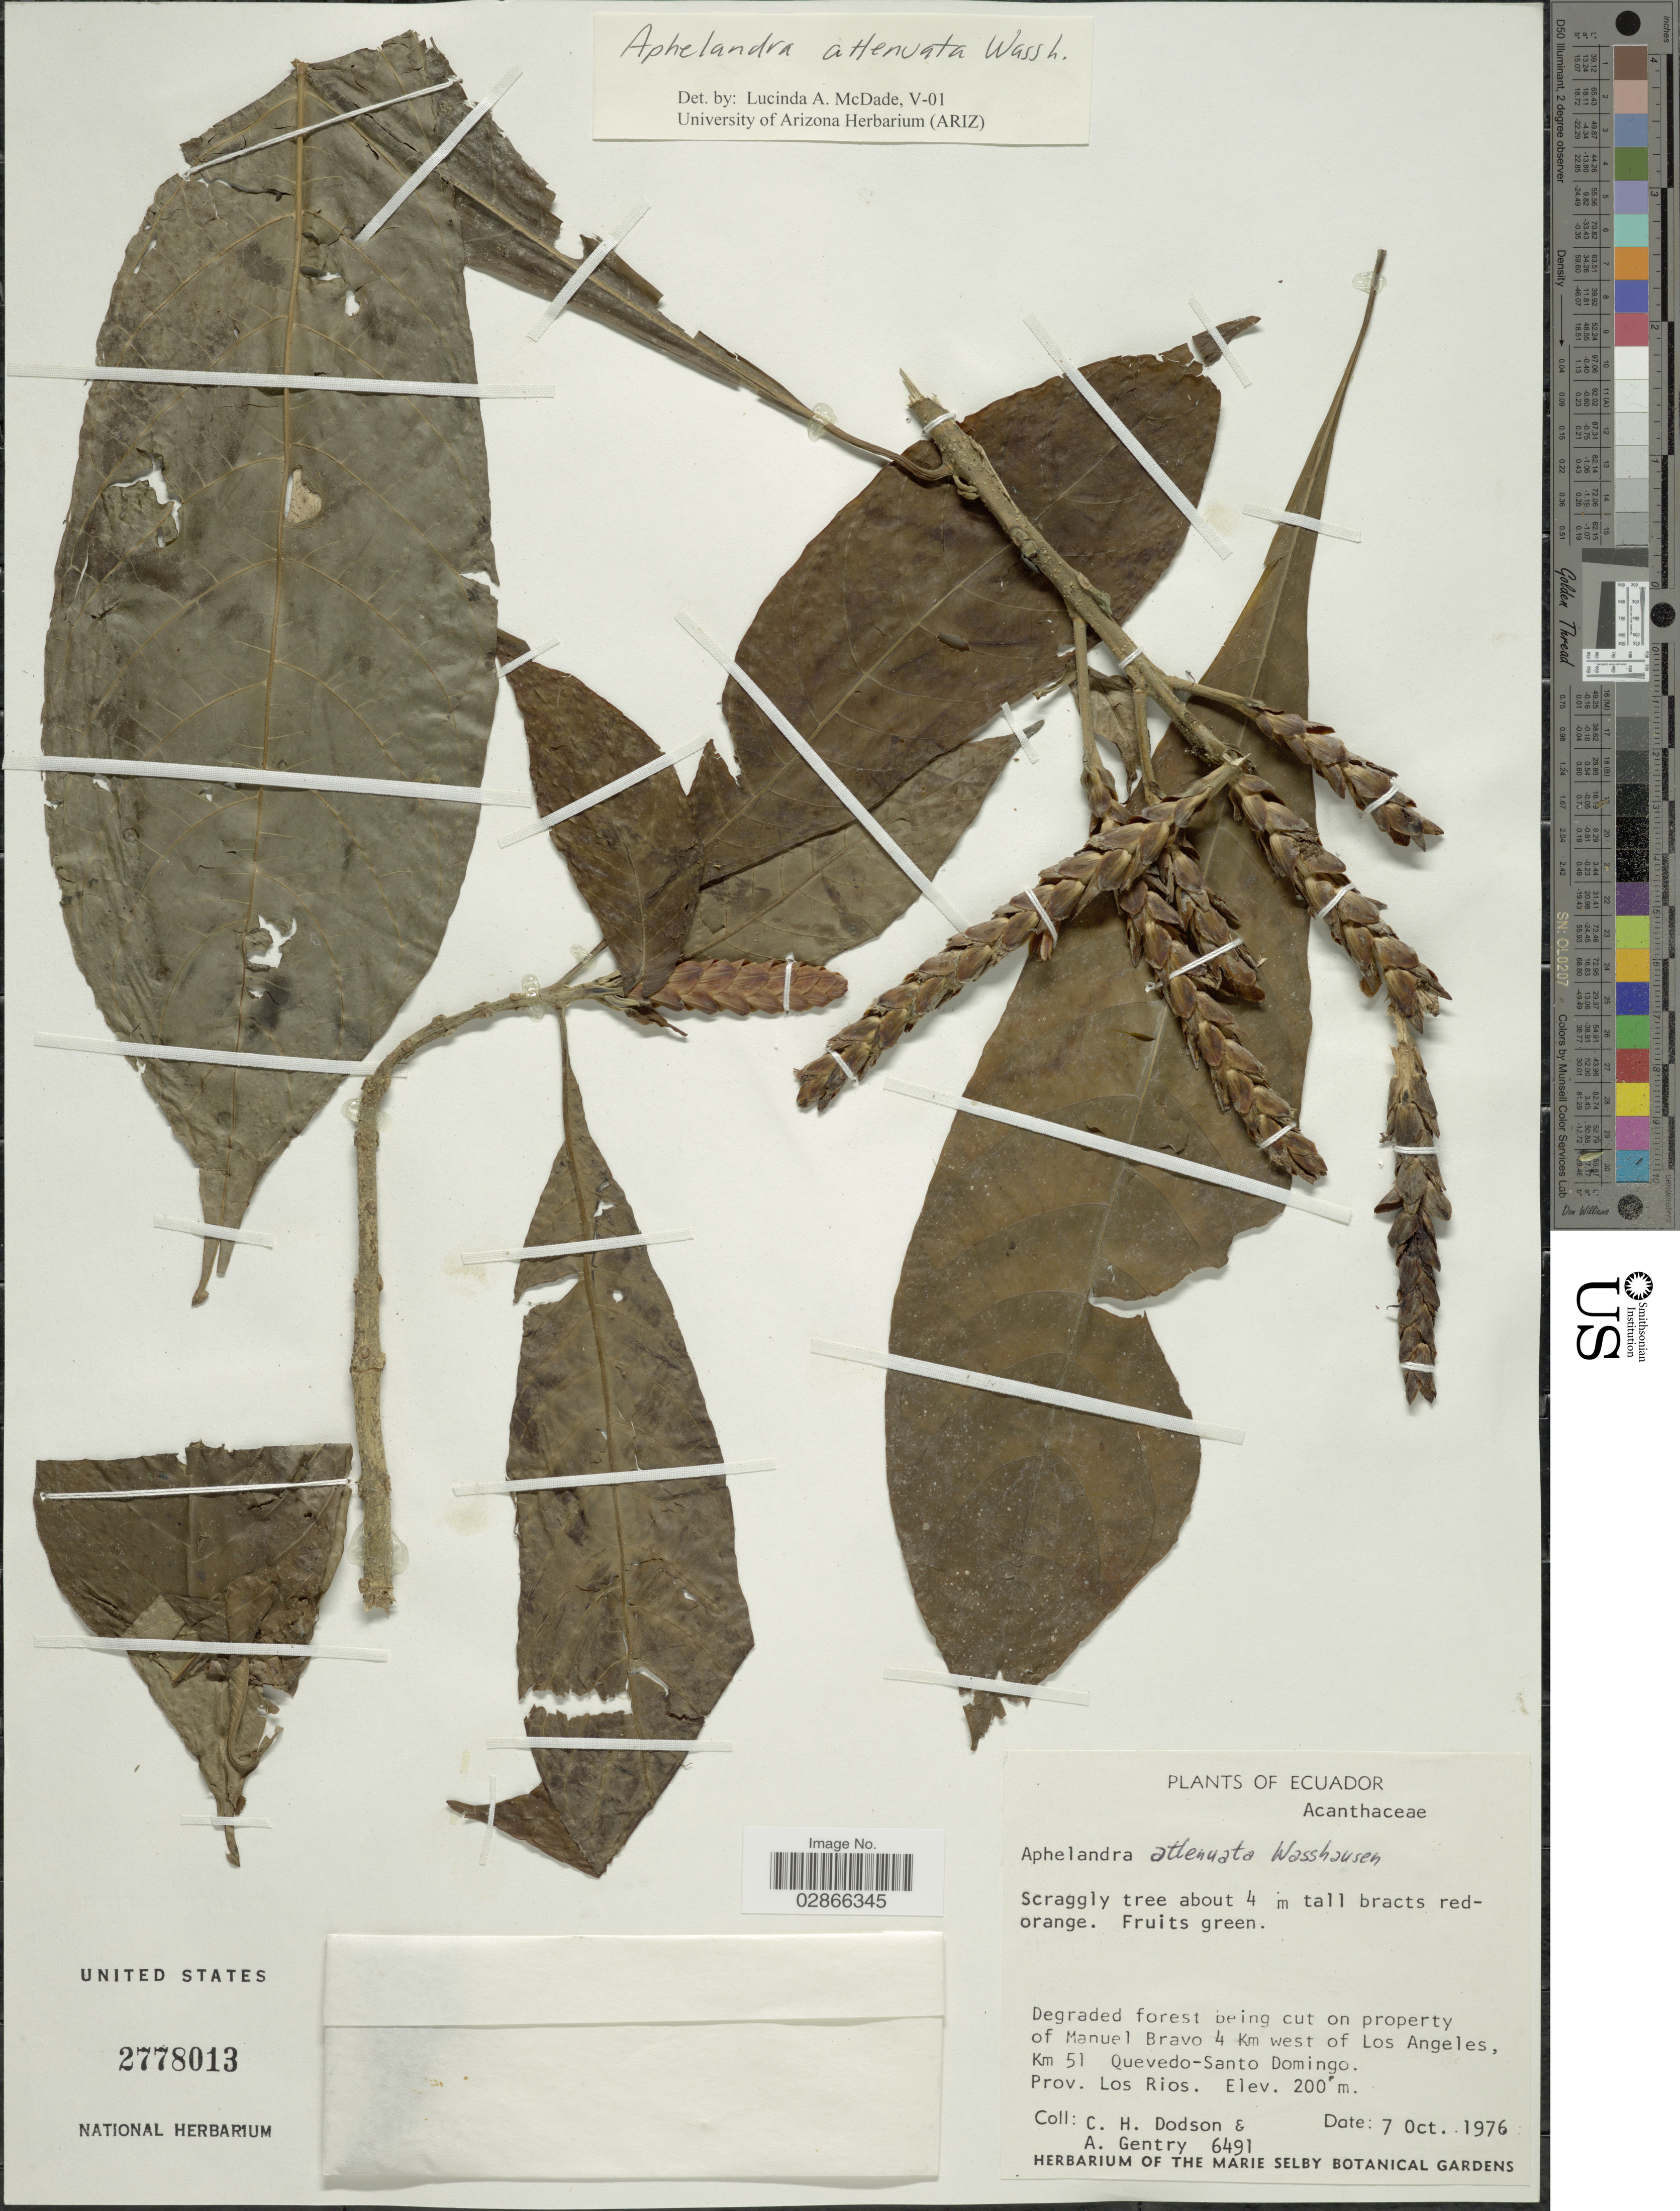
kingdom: Plantae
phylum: Tracheophyta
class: Magnoliopsida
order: Lamiales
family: Acanthaceae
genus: Aphelandra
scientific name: Aphelandra attenuata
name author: Wassh.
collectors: C. H. Dodson & A. H. Gentry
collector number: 6491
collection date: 1976-10-07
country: Ecuador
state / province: Los Ríos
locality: Property of Manuel Bravo 4 km west of Los Angeles, Km 51 Quevedo-Santo Domingo.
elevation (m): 200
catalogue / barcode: US 2778013